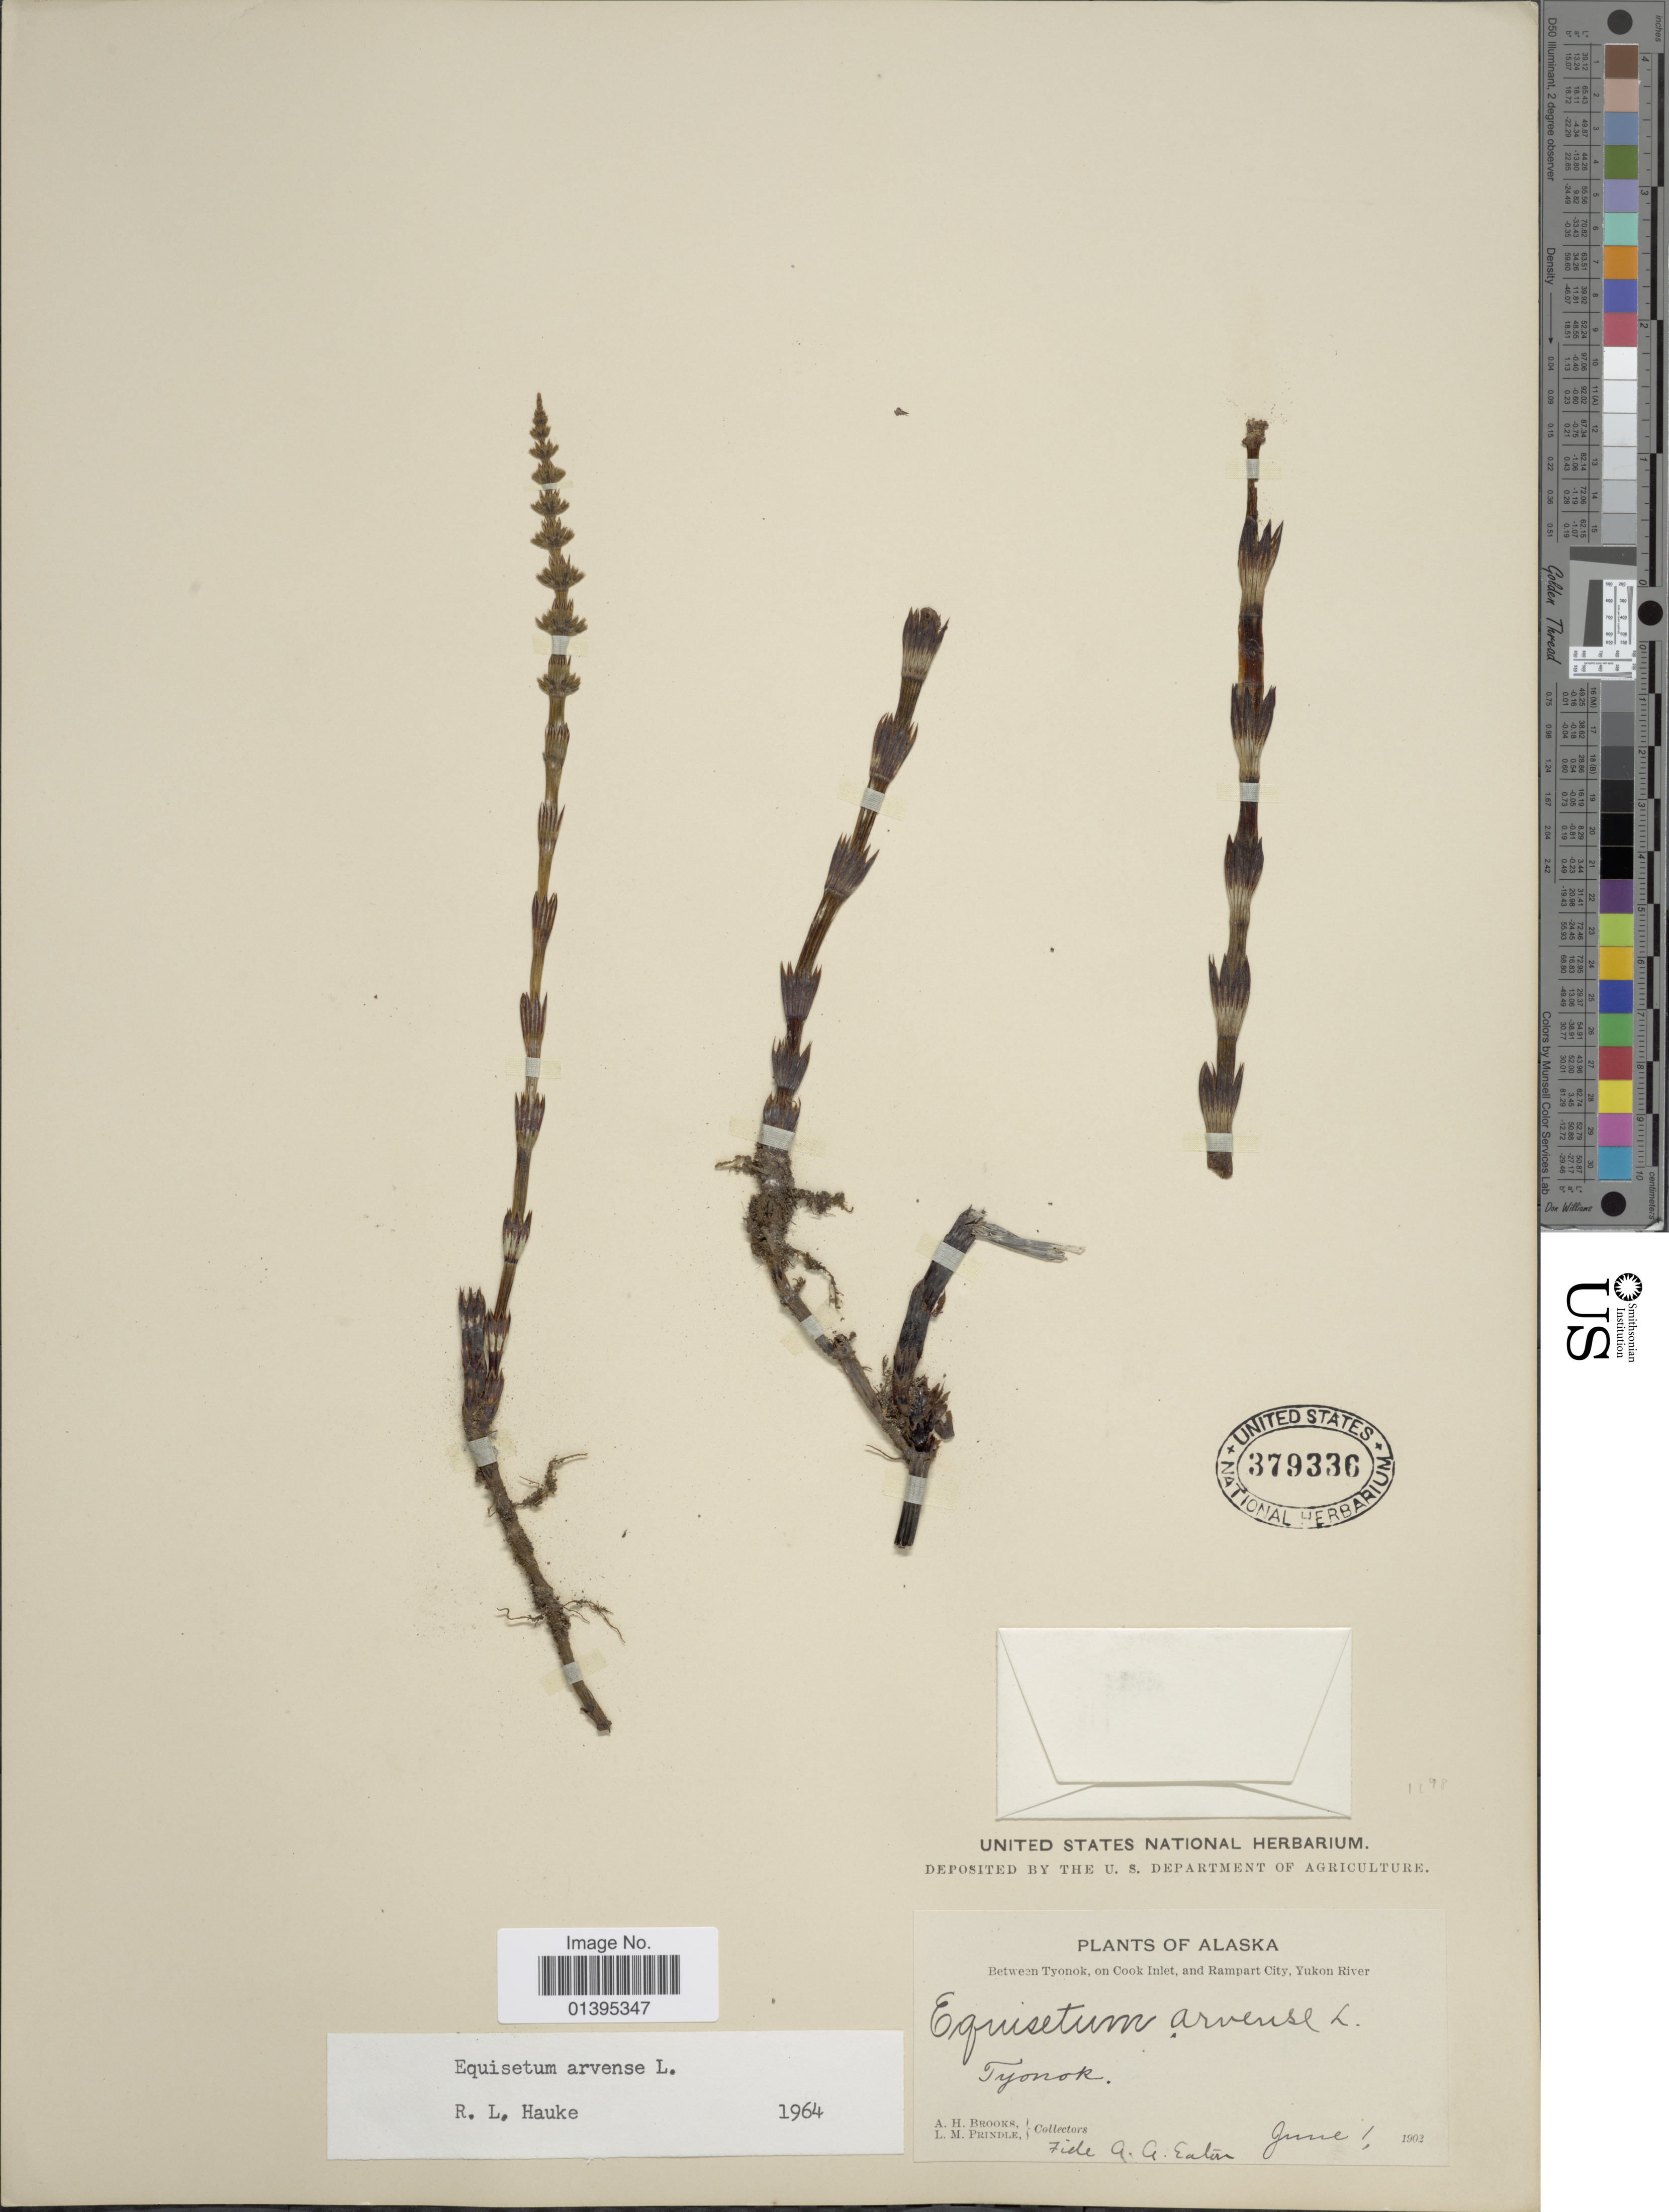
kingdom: Plantae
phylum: Tracheophyta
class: Polypodiopsida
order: Equisetales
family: Equisetaceae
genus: Equisetum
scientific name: Equisetum arvense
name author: L.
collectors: A. Brooks & L. Prindle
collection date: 1902-06-01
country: United States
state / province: Alaska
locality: Between Tyonok, on Cook Inlet, and Rampart City, Yukon River, Tyonok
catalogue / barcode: US 379336